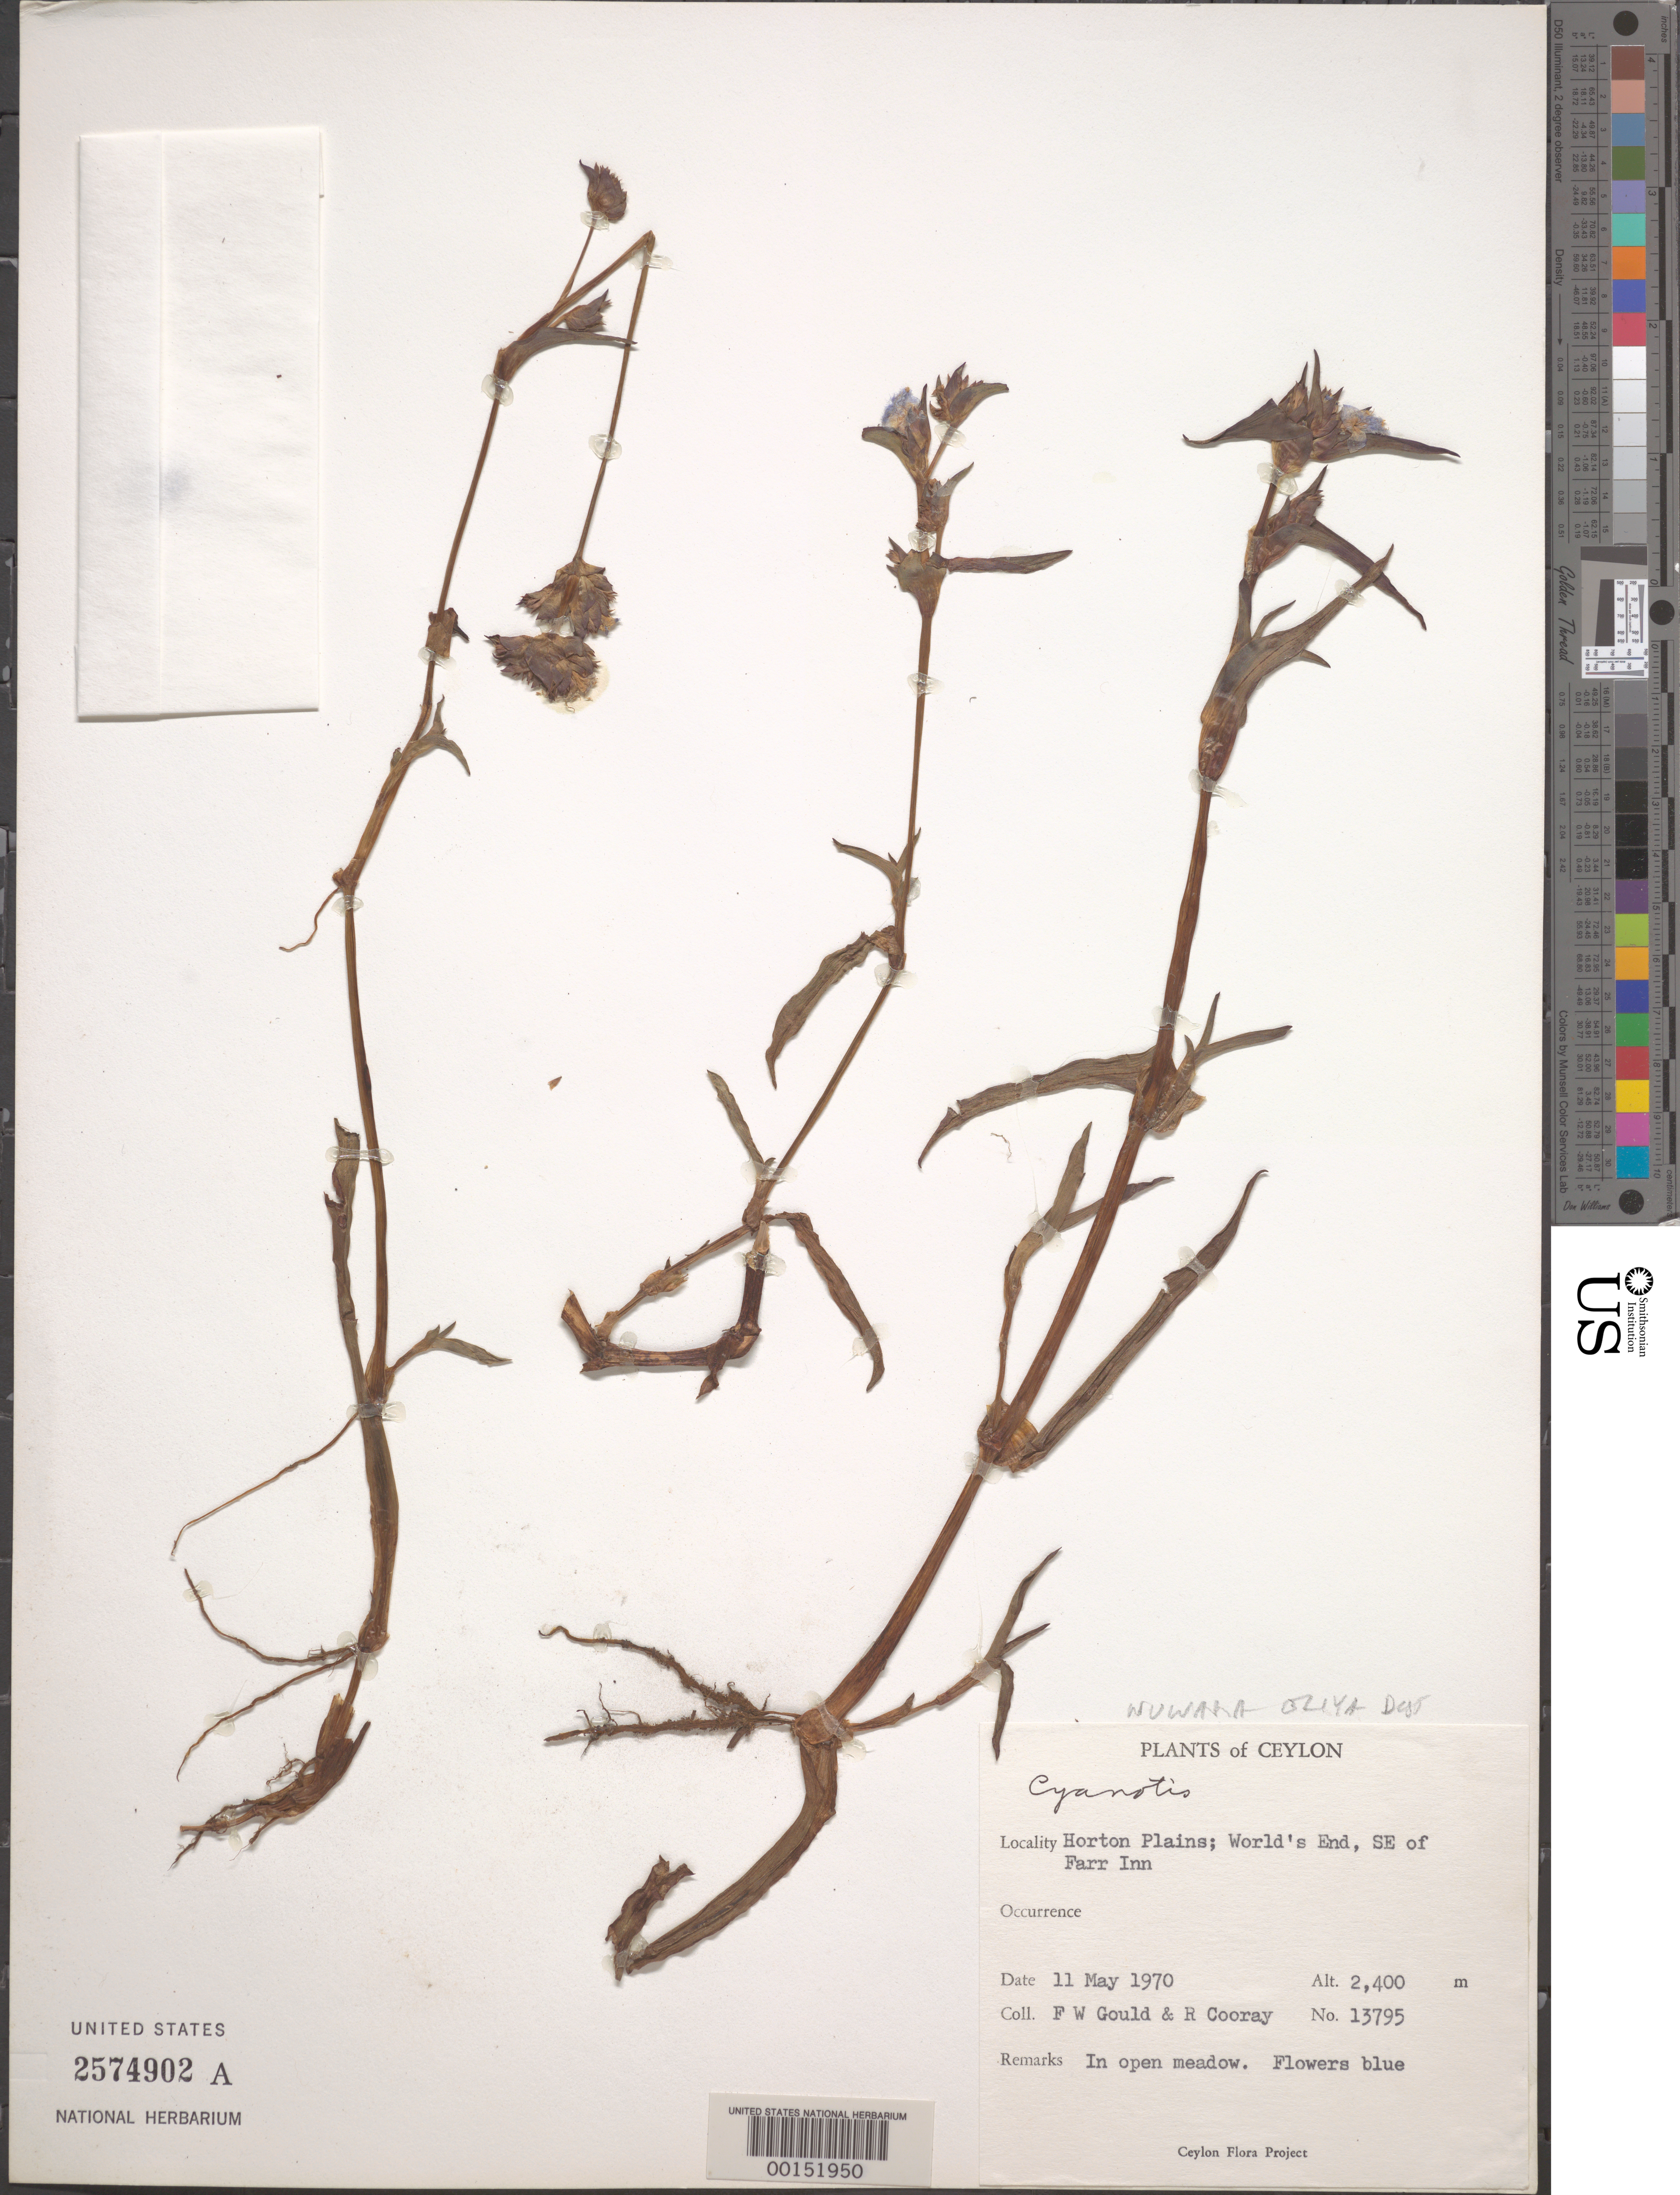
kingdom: Plantae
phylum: Tracheophyta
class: Liliopsida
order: Commelinales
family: Commelinaceae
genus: Cyanotis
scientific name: Cyanotis pilosa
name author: Schult. & Schult. f.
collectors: F. W. Gould & R. Cooray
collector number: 13795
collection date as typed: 11 May 1970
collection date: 1970-05-11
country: Sri Lanka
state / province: Central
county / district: Nuwara Eliya Dist.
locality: Horton plains, trail to world's end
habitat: Open meadow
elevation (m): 2400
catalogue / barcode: US 2574902A